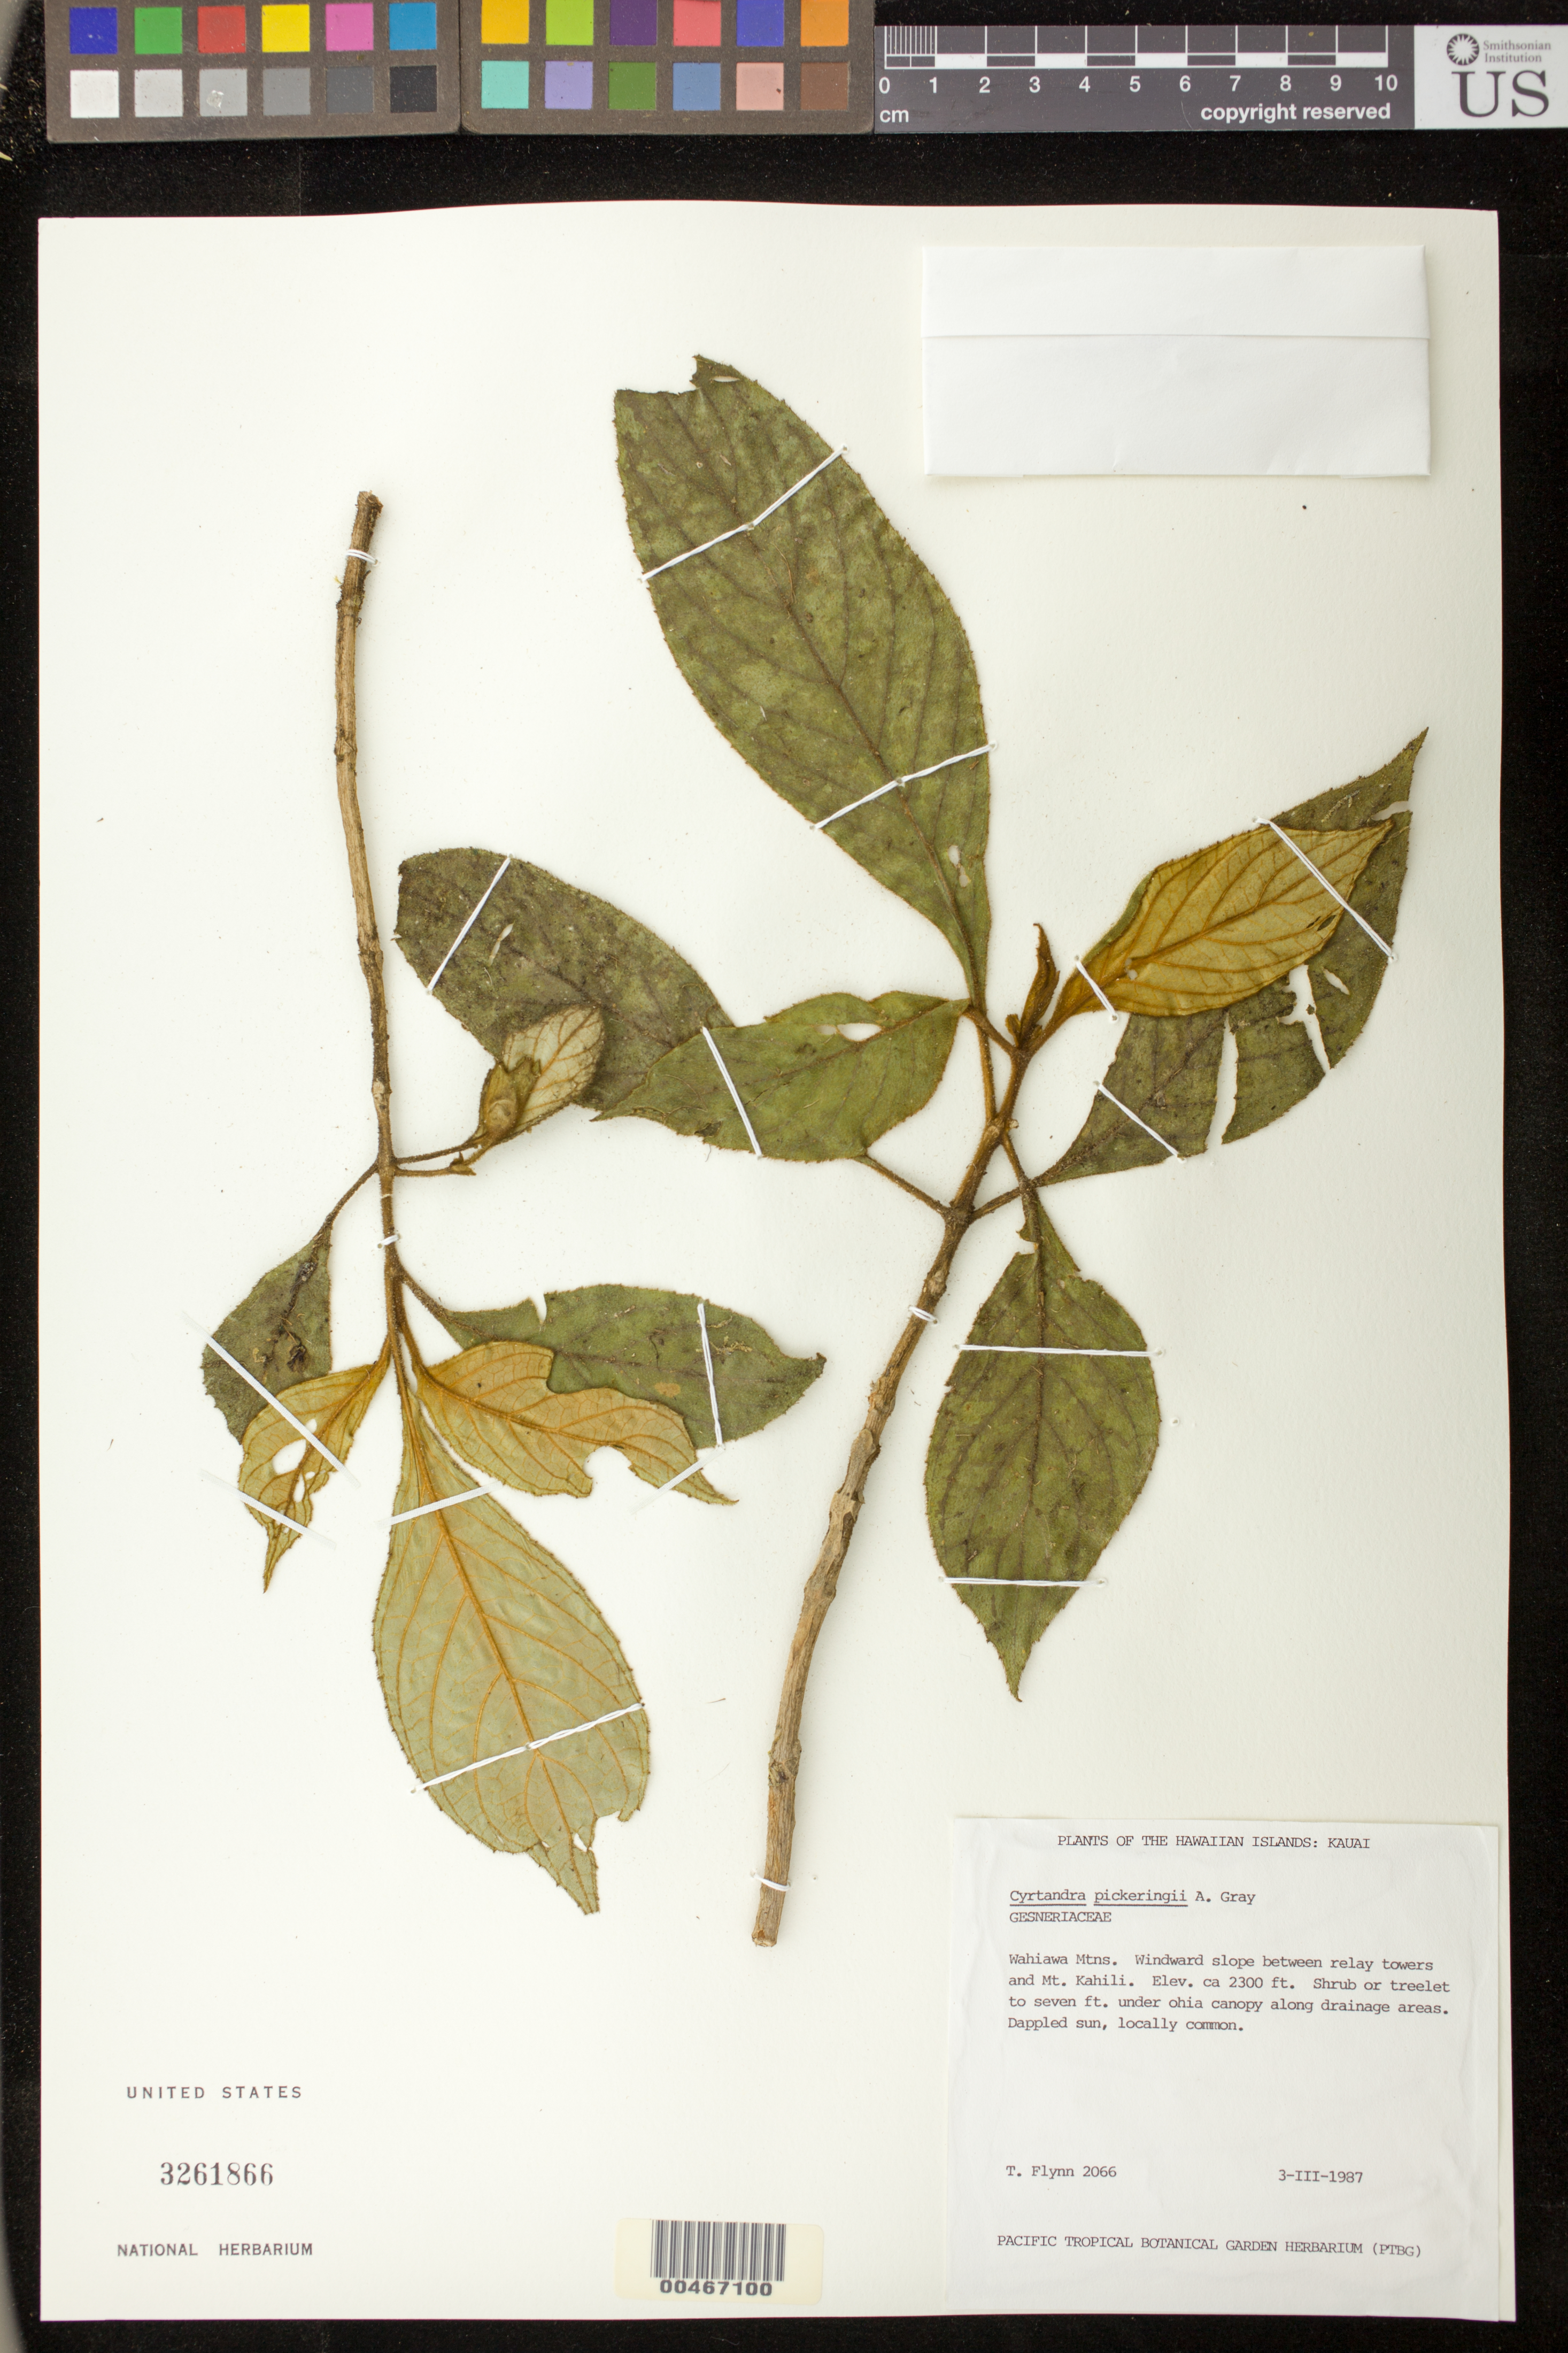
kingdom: Plantae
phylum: Tracheophyta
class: Magnoliopsida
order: Lamiales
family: Gesneriaceae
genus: Cyrtandra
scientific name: Cyrtandra pickeringii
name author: A. Gray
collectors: T. W. Flynn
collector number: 2066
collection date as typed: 03 Mar 1987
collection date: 1987-03-03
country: United States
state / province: Hawaii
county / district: Kauai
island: Kaua'i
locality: Wahiawa mountains, Mt. Kahili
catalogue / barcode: US 3261866